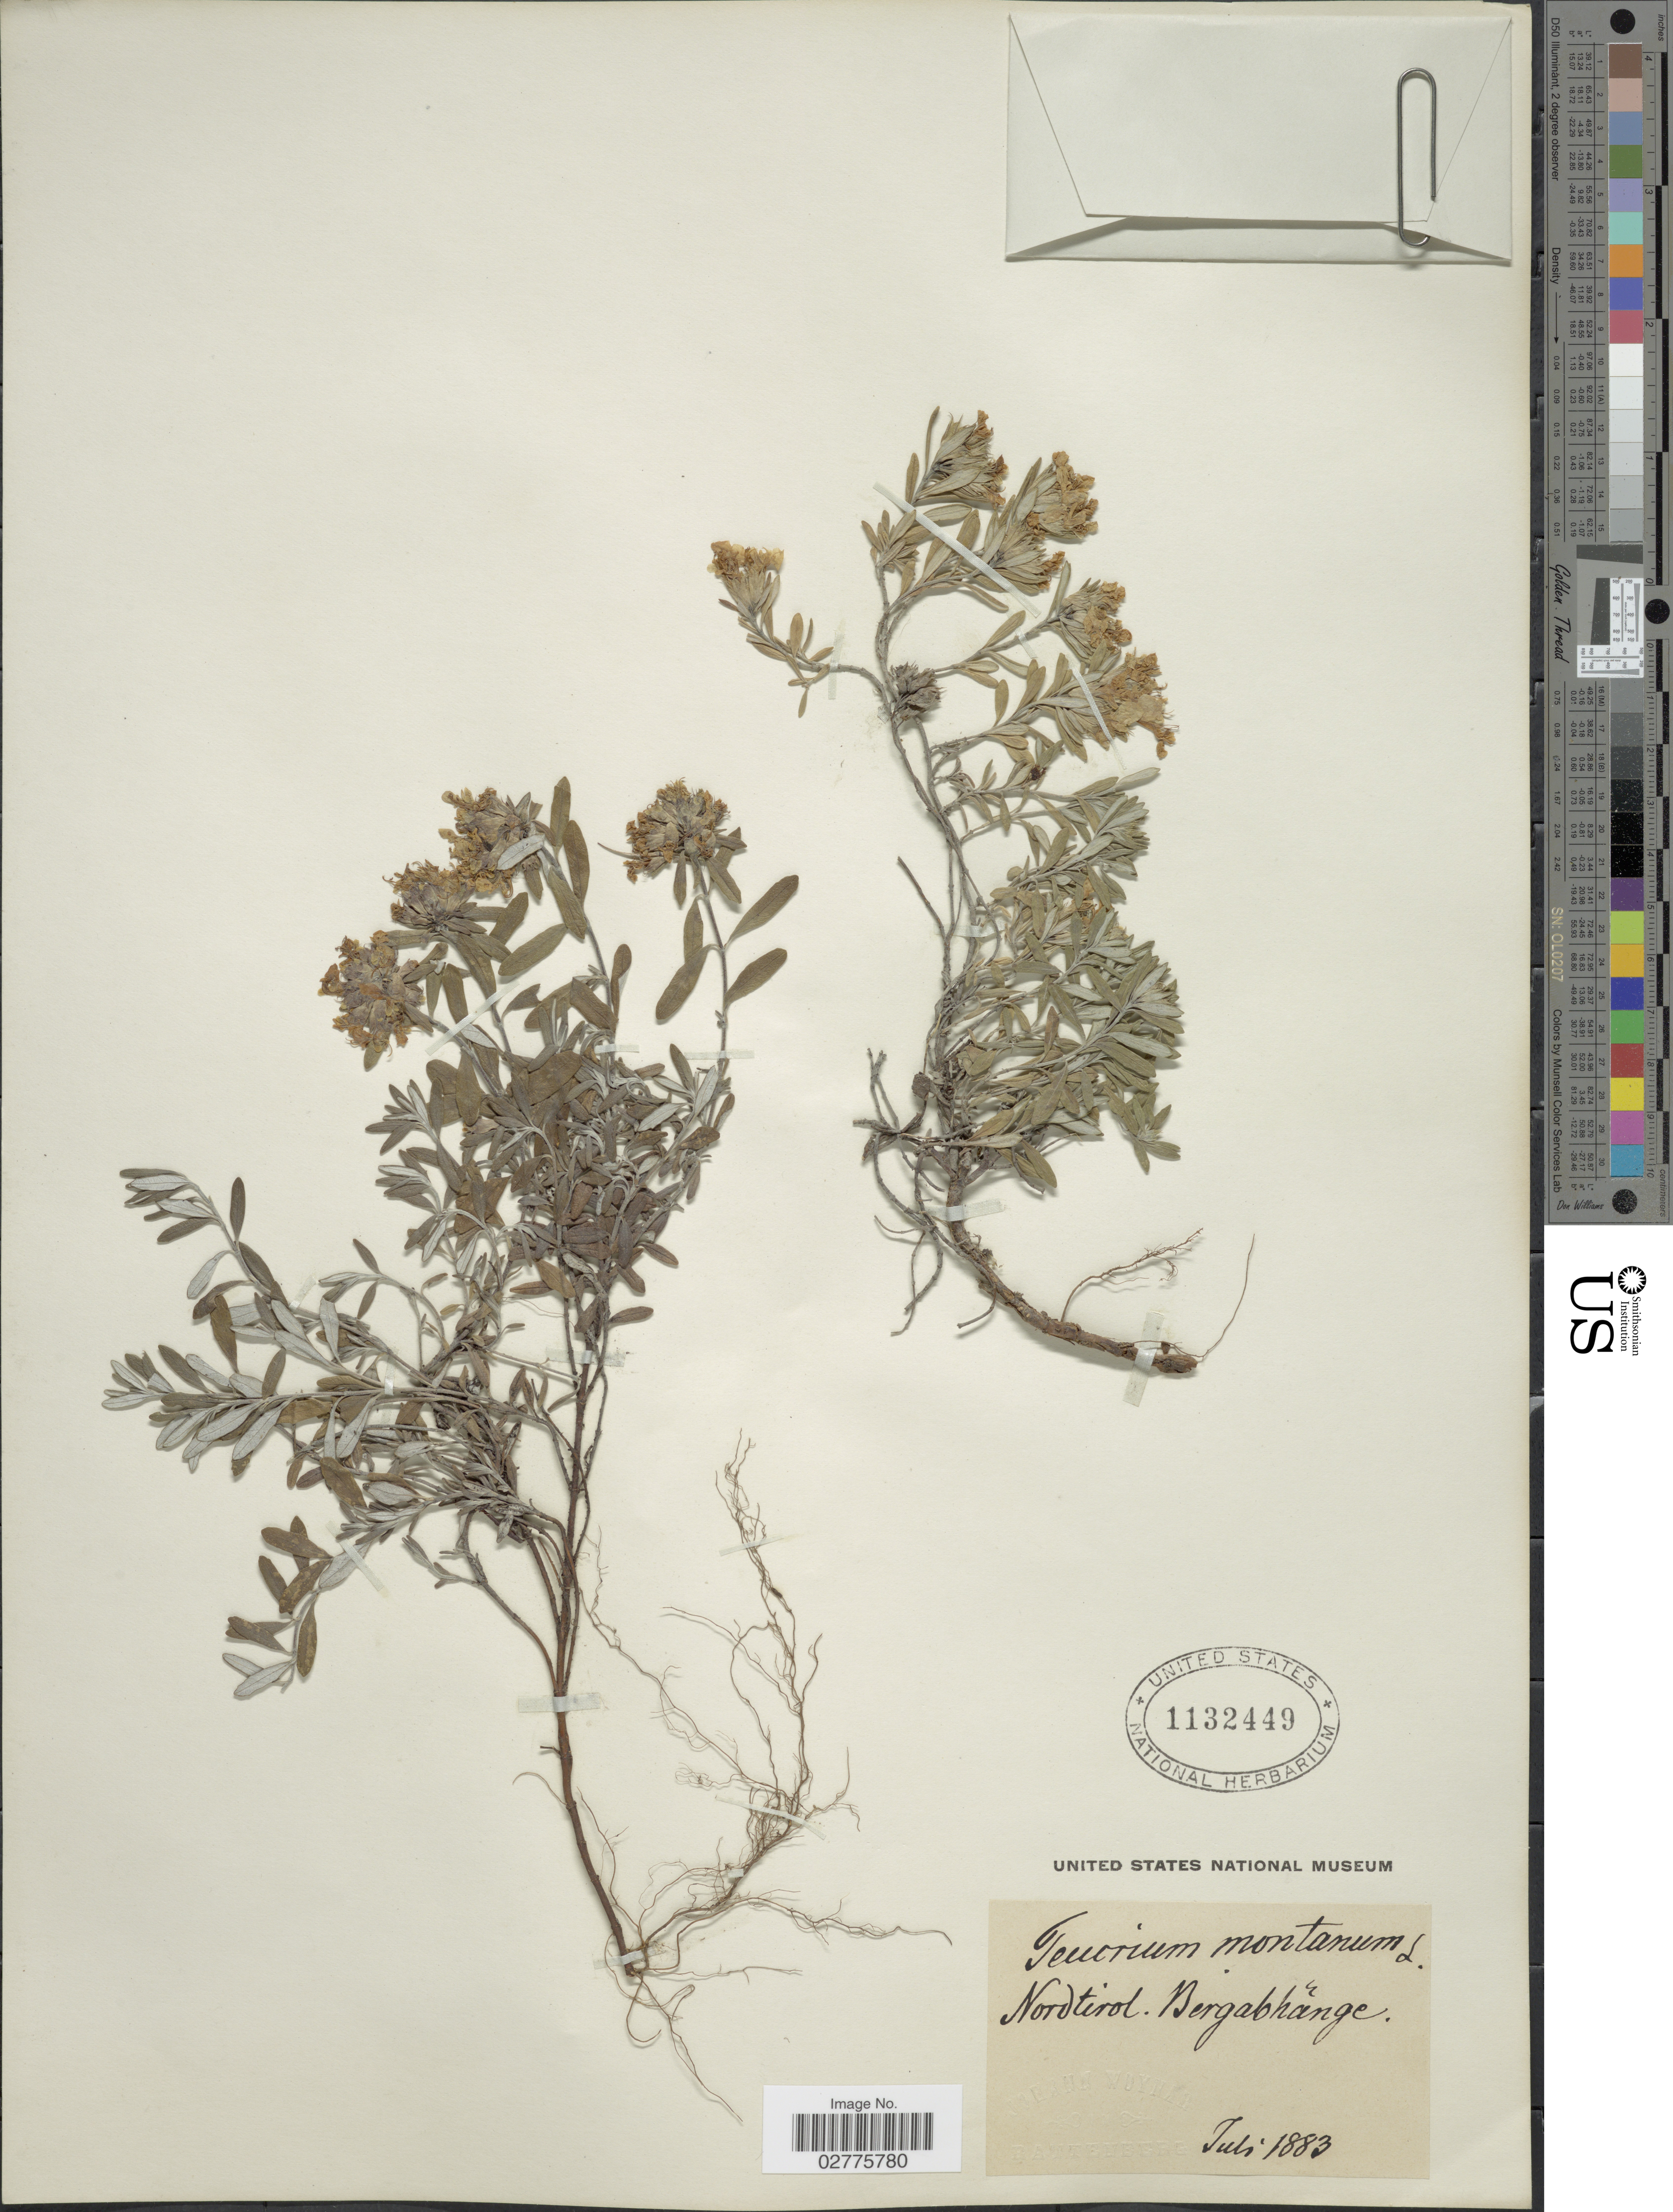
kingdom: Plantae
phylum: Tracheophyta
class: Magnoliopsida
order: Lamiales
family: Lamiaceae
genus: Teucrium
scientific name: Teucrium montanum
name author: L.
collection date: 1883-07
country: Austria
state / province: Tirol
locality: Nordtirol. Bergabhãnge.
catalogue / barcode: US 1132449